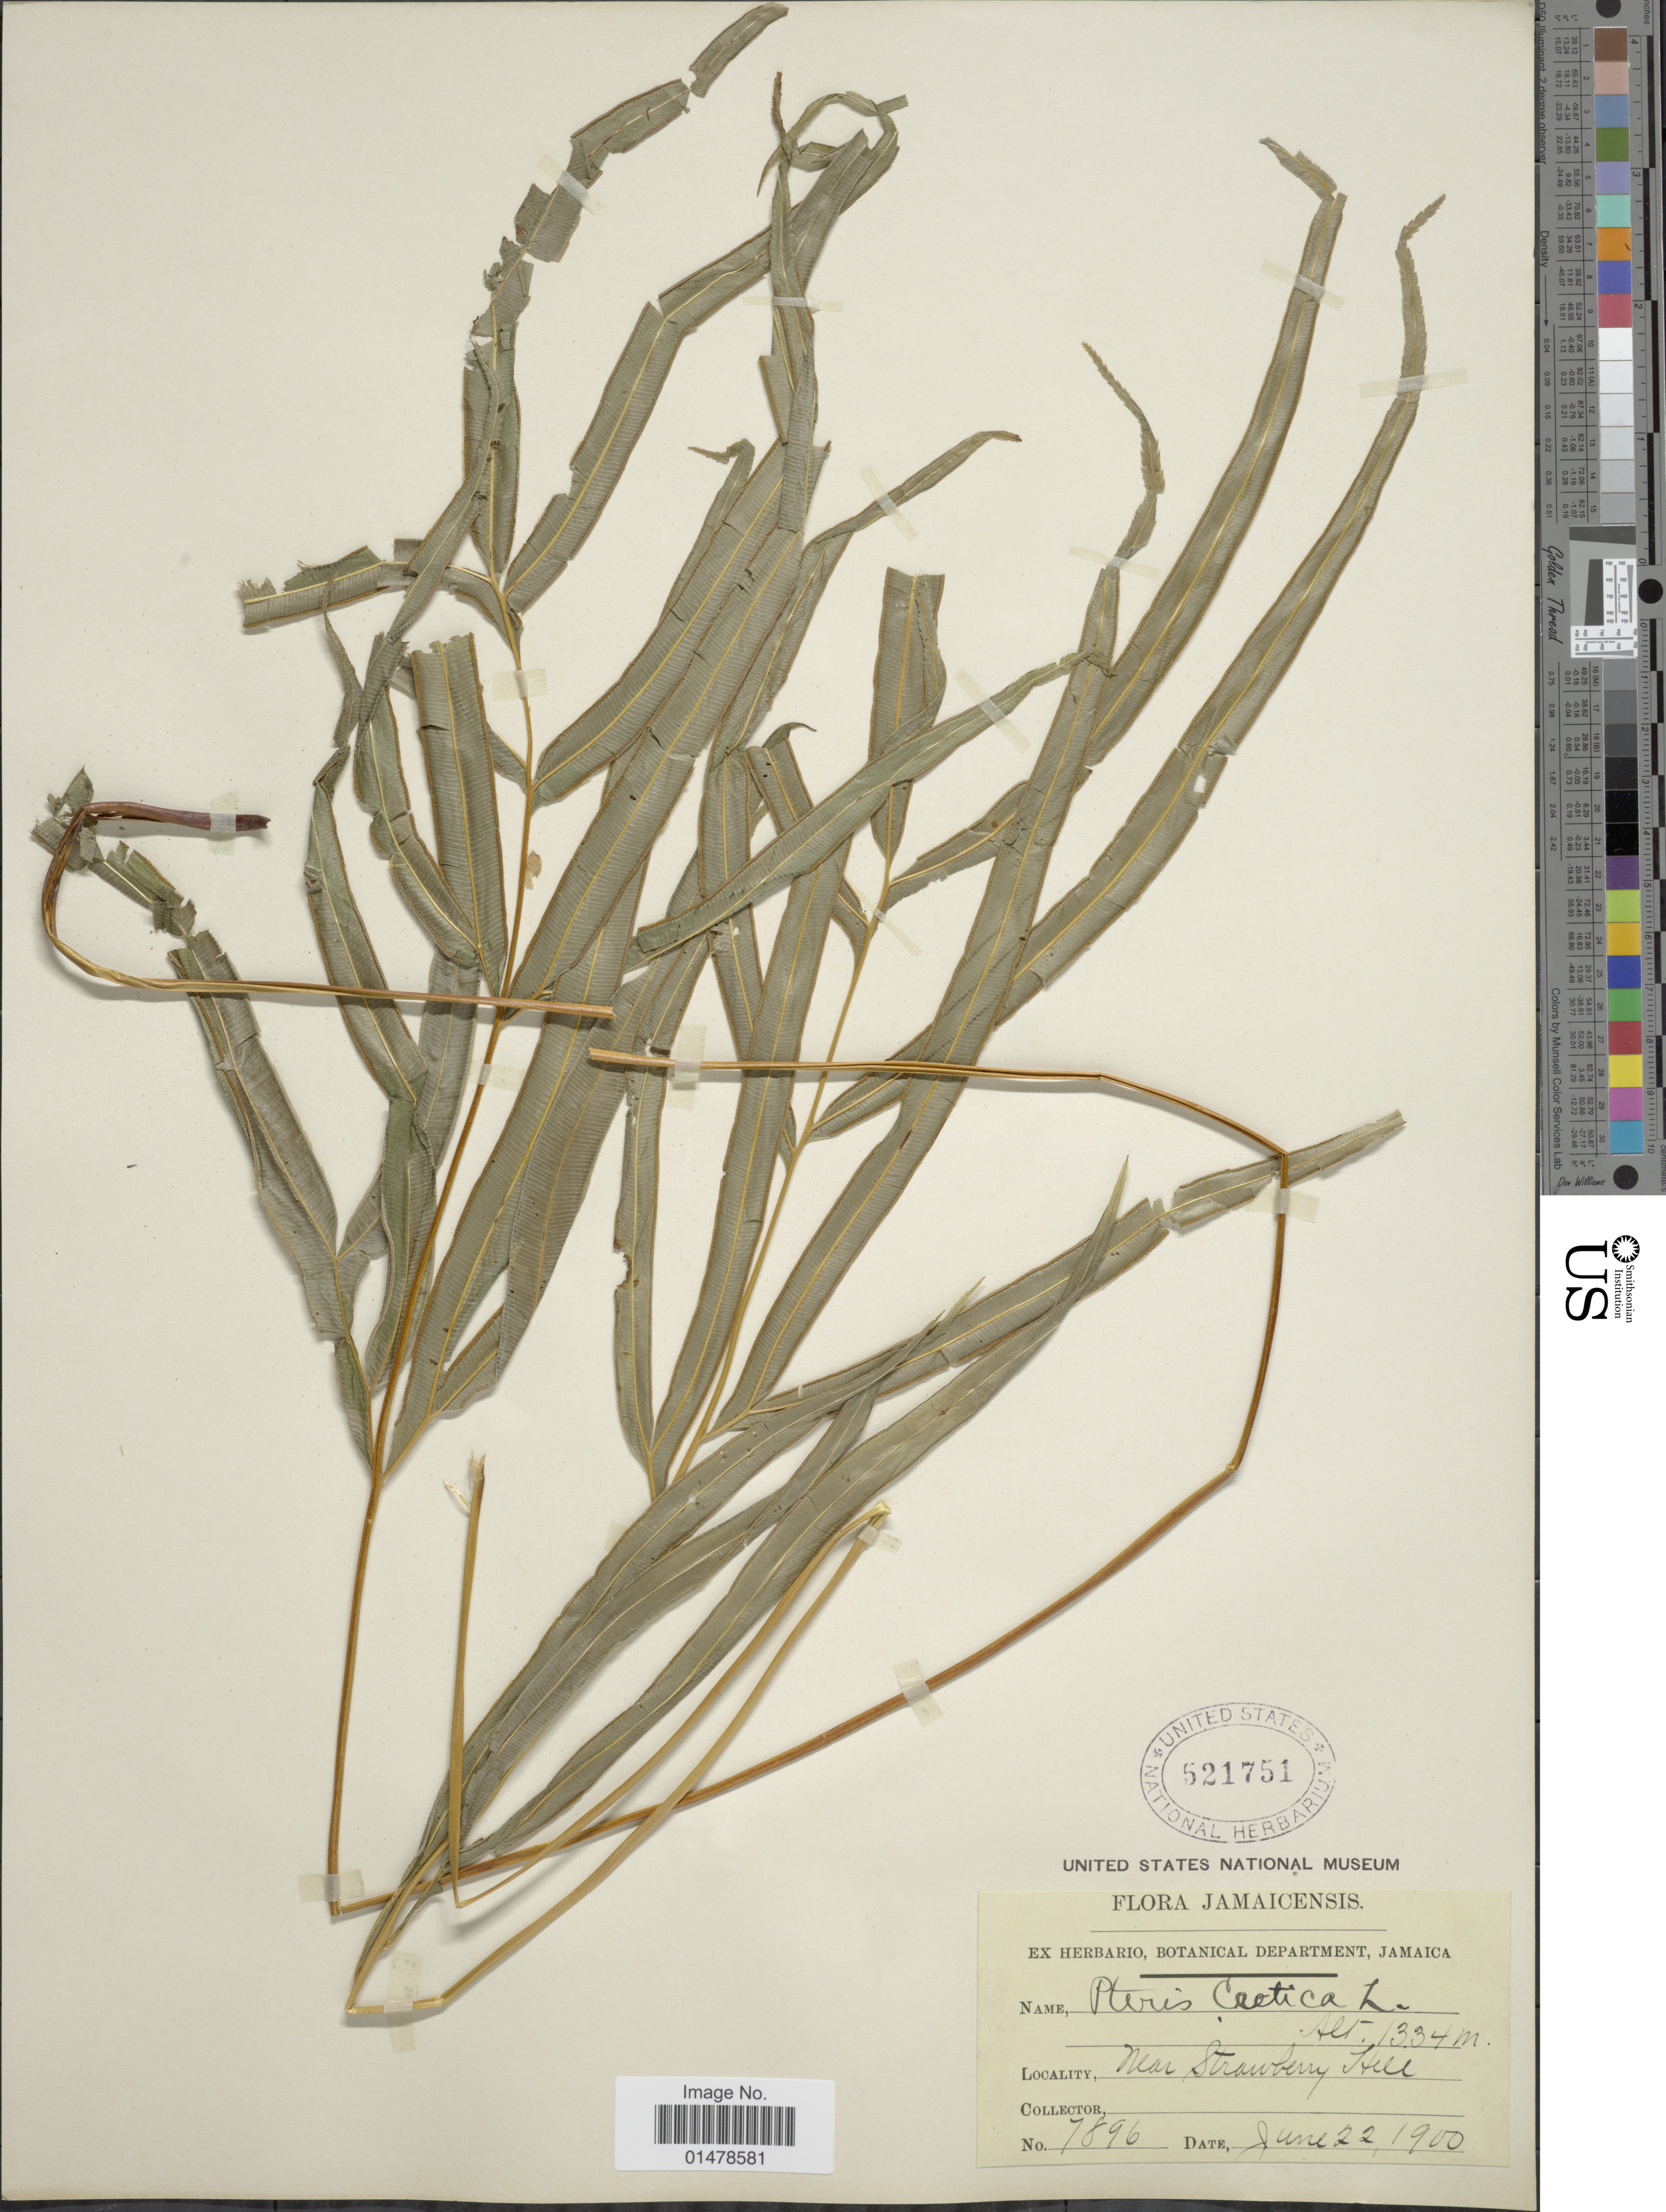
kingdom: Plantae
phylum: Tracheophyta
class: Polypodiopsida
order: Polypodiales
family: Pteridaceae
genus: Pteris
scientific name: Pteris cretica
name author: L.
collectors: ex herb. Bot. Department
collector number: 7896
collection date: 1900-06-22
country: Jamaica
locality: Near Strawberry Hill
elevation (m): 1334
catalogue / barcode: US 521751